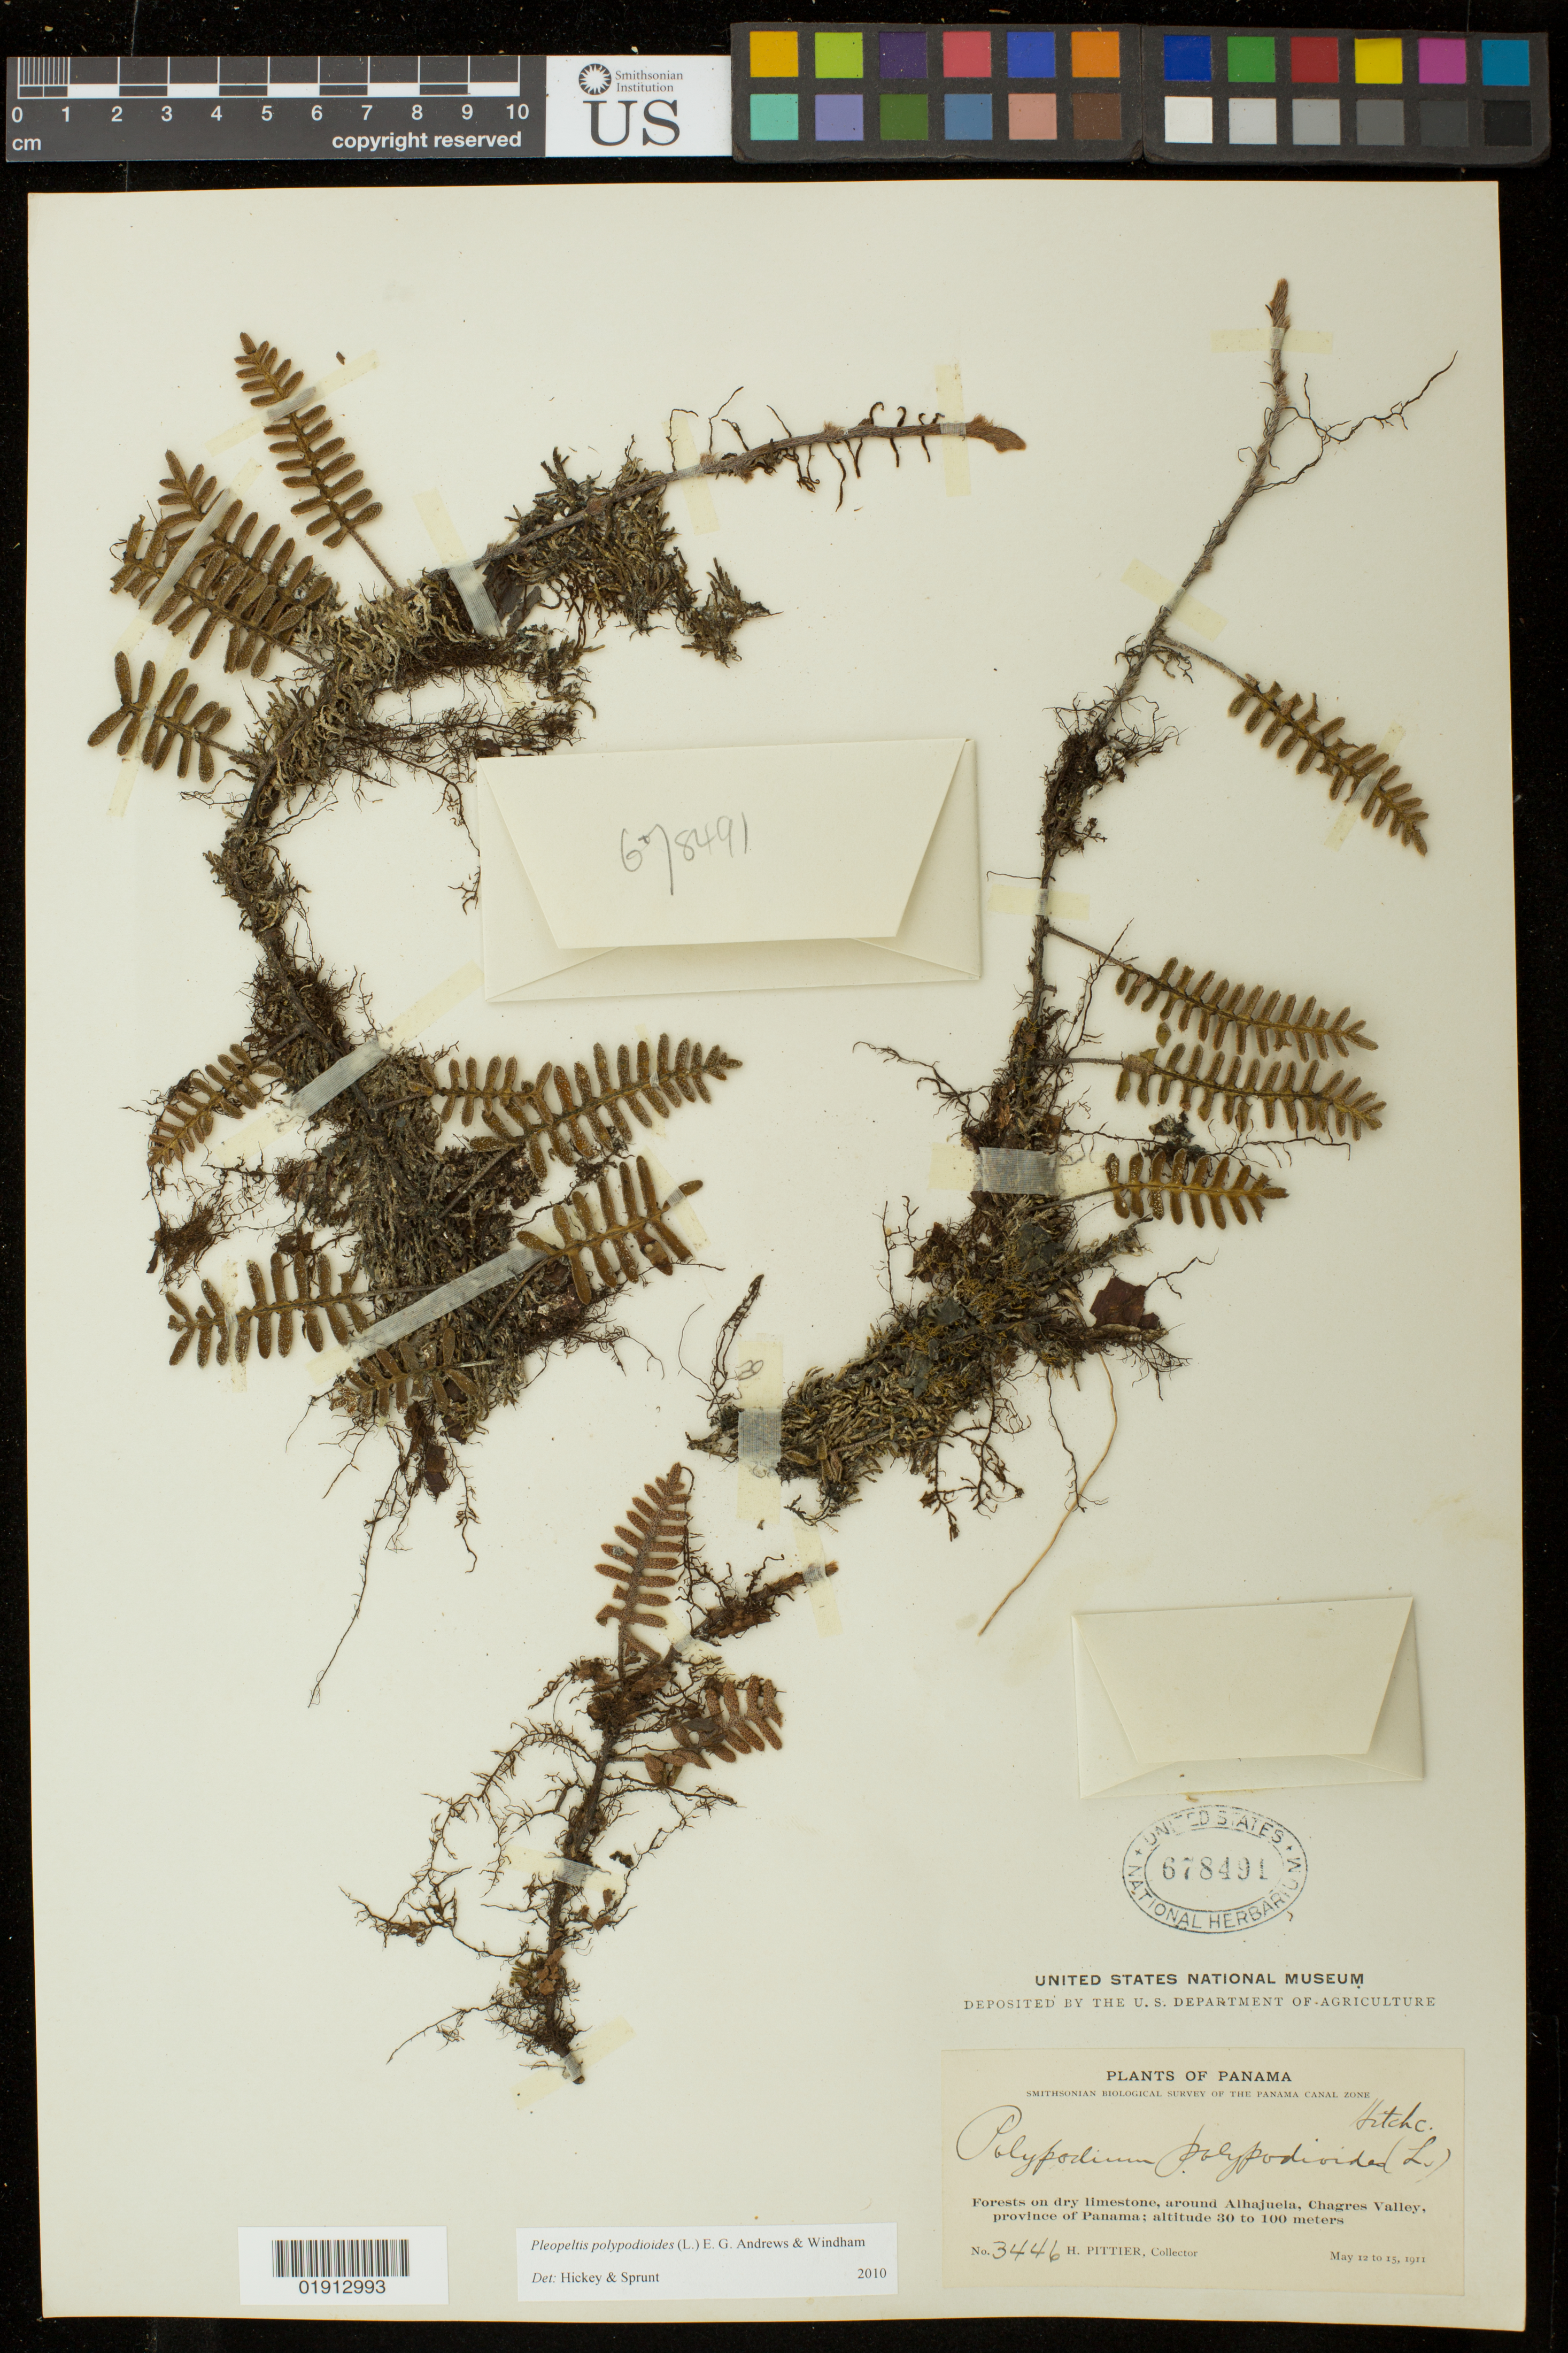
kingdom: Plantae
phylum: Tracheophyta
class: Polypodiopsida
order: Polypodiales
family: Polypodiaceae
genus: Pleopeltis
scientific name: Pleopeltis polypodioides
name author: (L.) E.G. Andrews & Windham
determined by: Hickey, R. J.; Sprunt, S. V.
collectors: H. F. Pittier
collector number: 3446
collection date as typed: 12 May 1911 to 15 May 1911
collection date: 1911-05-12/1911-05-15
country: Panama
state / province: Panamá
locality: Around Alhajuela, Chagres Valley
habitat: Forests on dry limestone.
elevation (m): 30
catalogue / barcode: US 678491